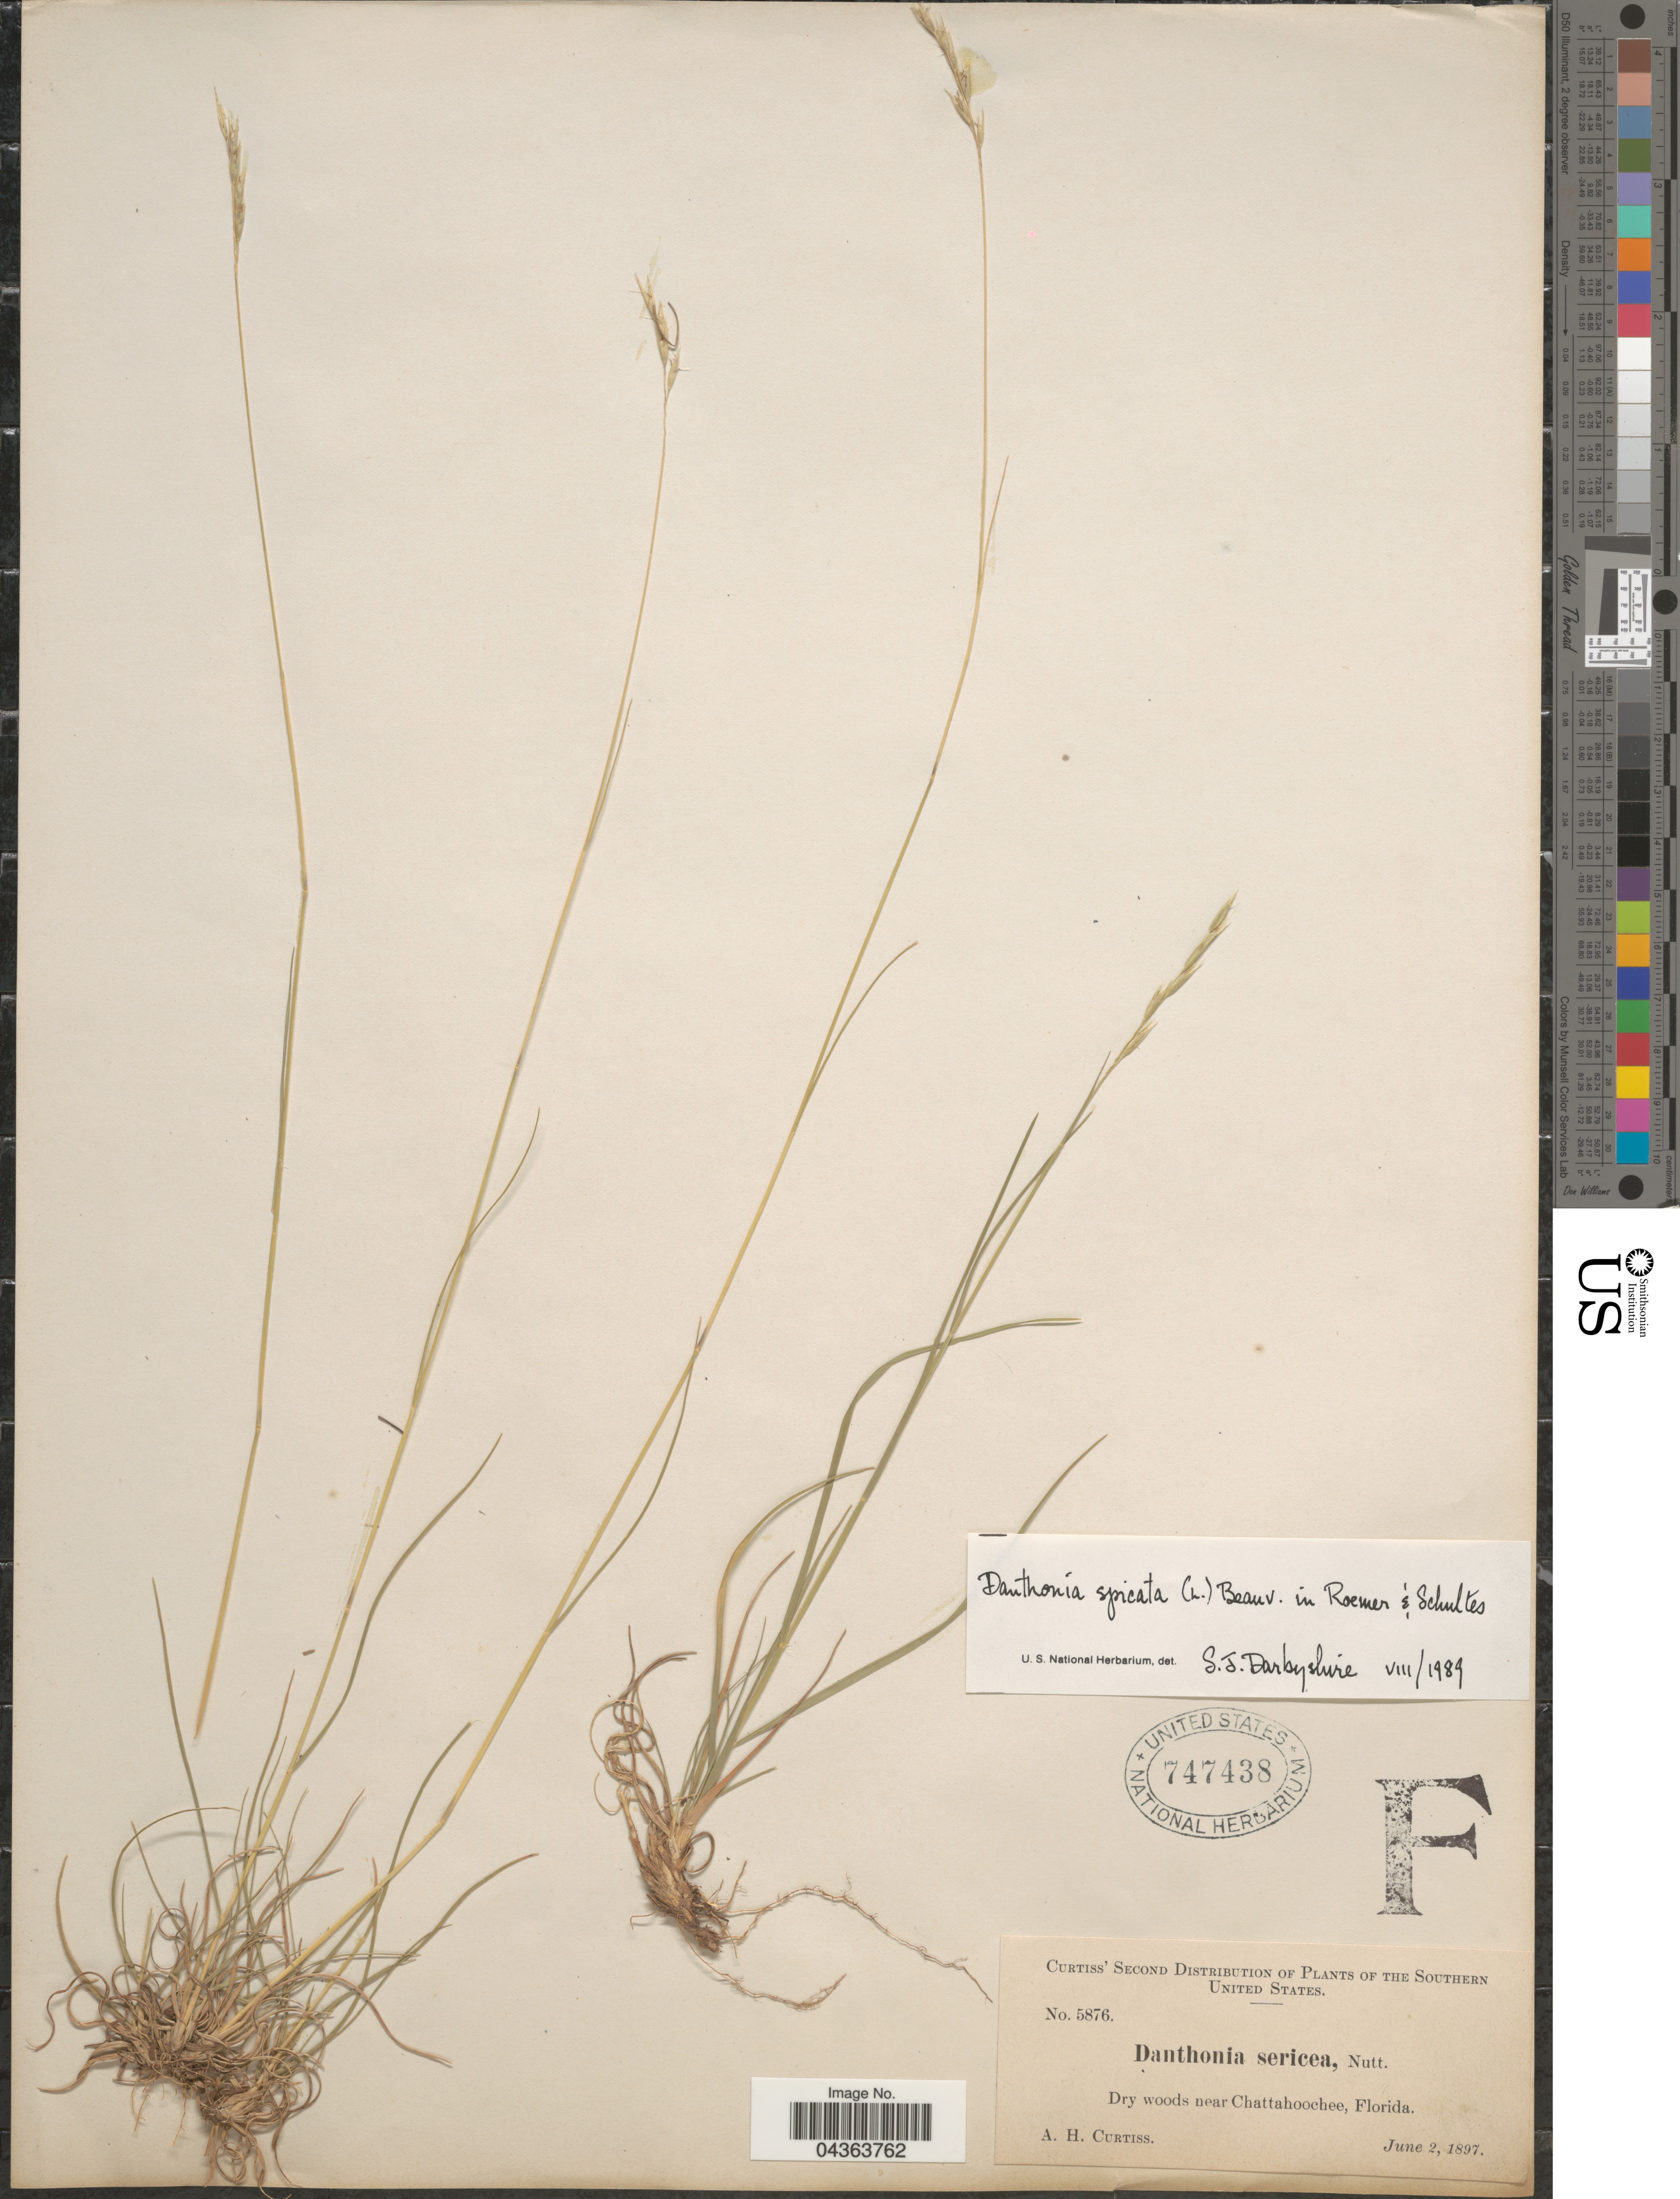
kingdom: Plantae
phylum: Tracheophyta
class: Liliopsida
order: Poales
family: Poaceae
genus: Danthonia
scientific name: Danthonia spicata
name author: (L.) P. Beauv. ex Roem. & Schult.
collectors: A. H. Curtiss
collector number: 5876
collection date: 1897-06-02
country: United States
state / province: Florida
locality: Dry woods near Chattahoochee.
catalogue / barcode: US 747438